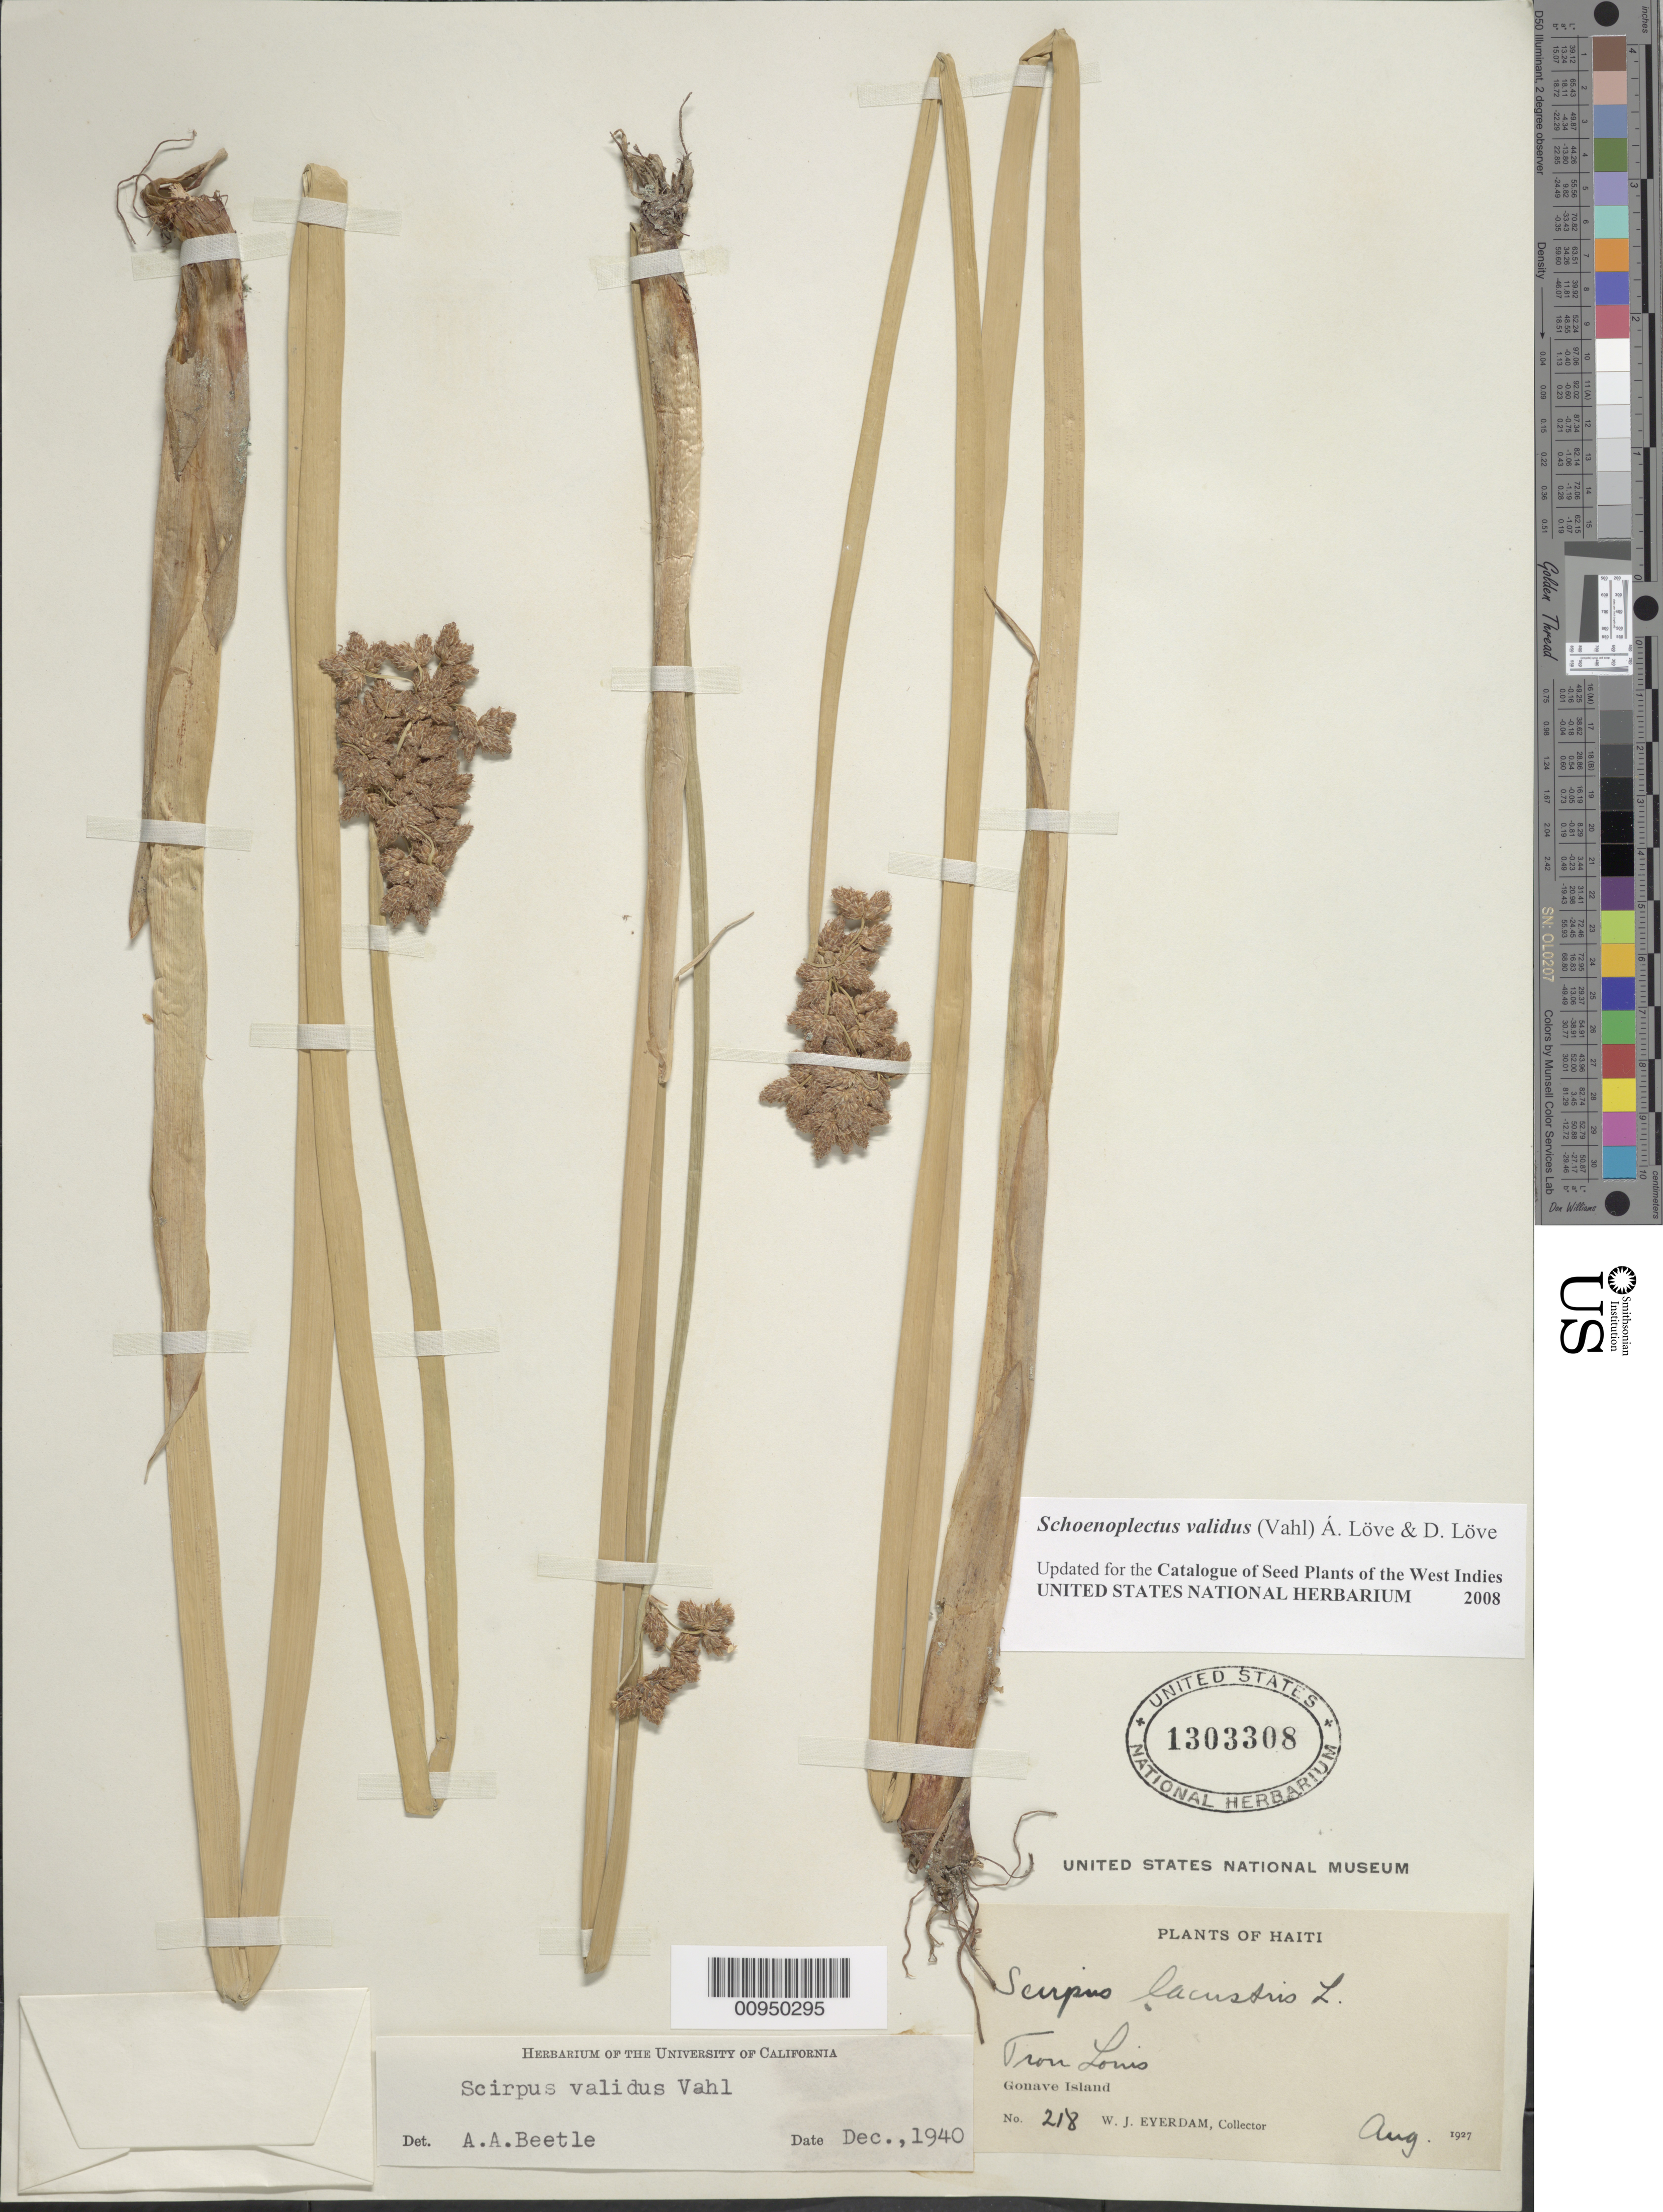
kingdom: Plantae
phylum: Tracheophyta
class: Liliopsida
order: Poales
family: Cyperaceae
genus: Schoenoplectus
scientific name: Schoenoplectus validus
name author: (Vahl) Á. Löve & D. Löve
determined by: Strong, M. T., (US), Smithsonian Institution - National Museum of Natural History (UNITED STATES)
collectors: W. Everdam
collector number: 218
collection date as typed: Aug 1927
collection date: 1927-08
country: Haiti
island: Gonave I.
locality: Trou Louis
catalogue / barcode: US 1303308